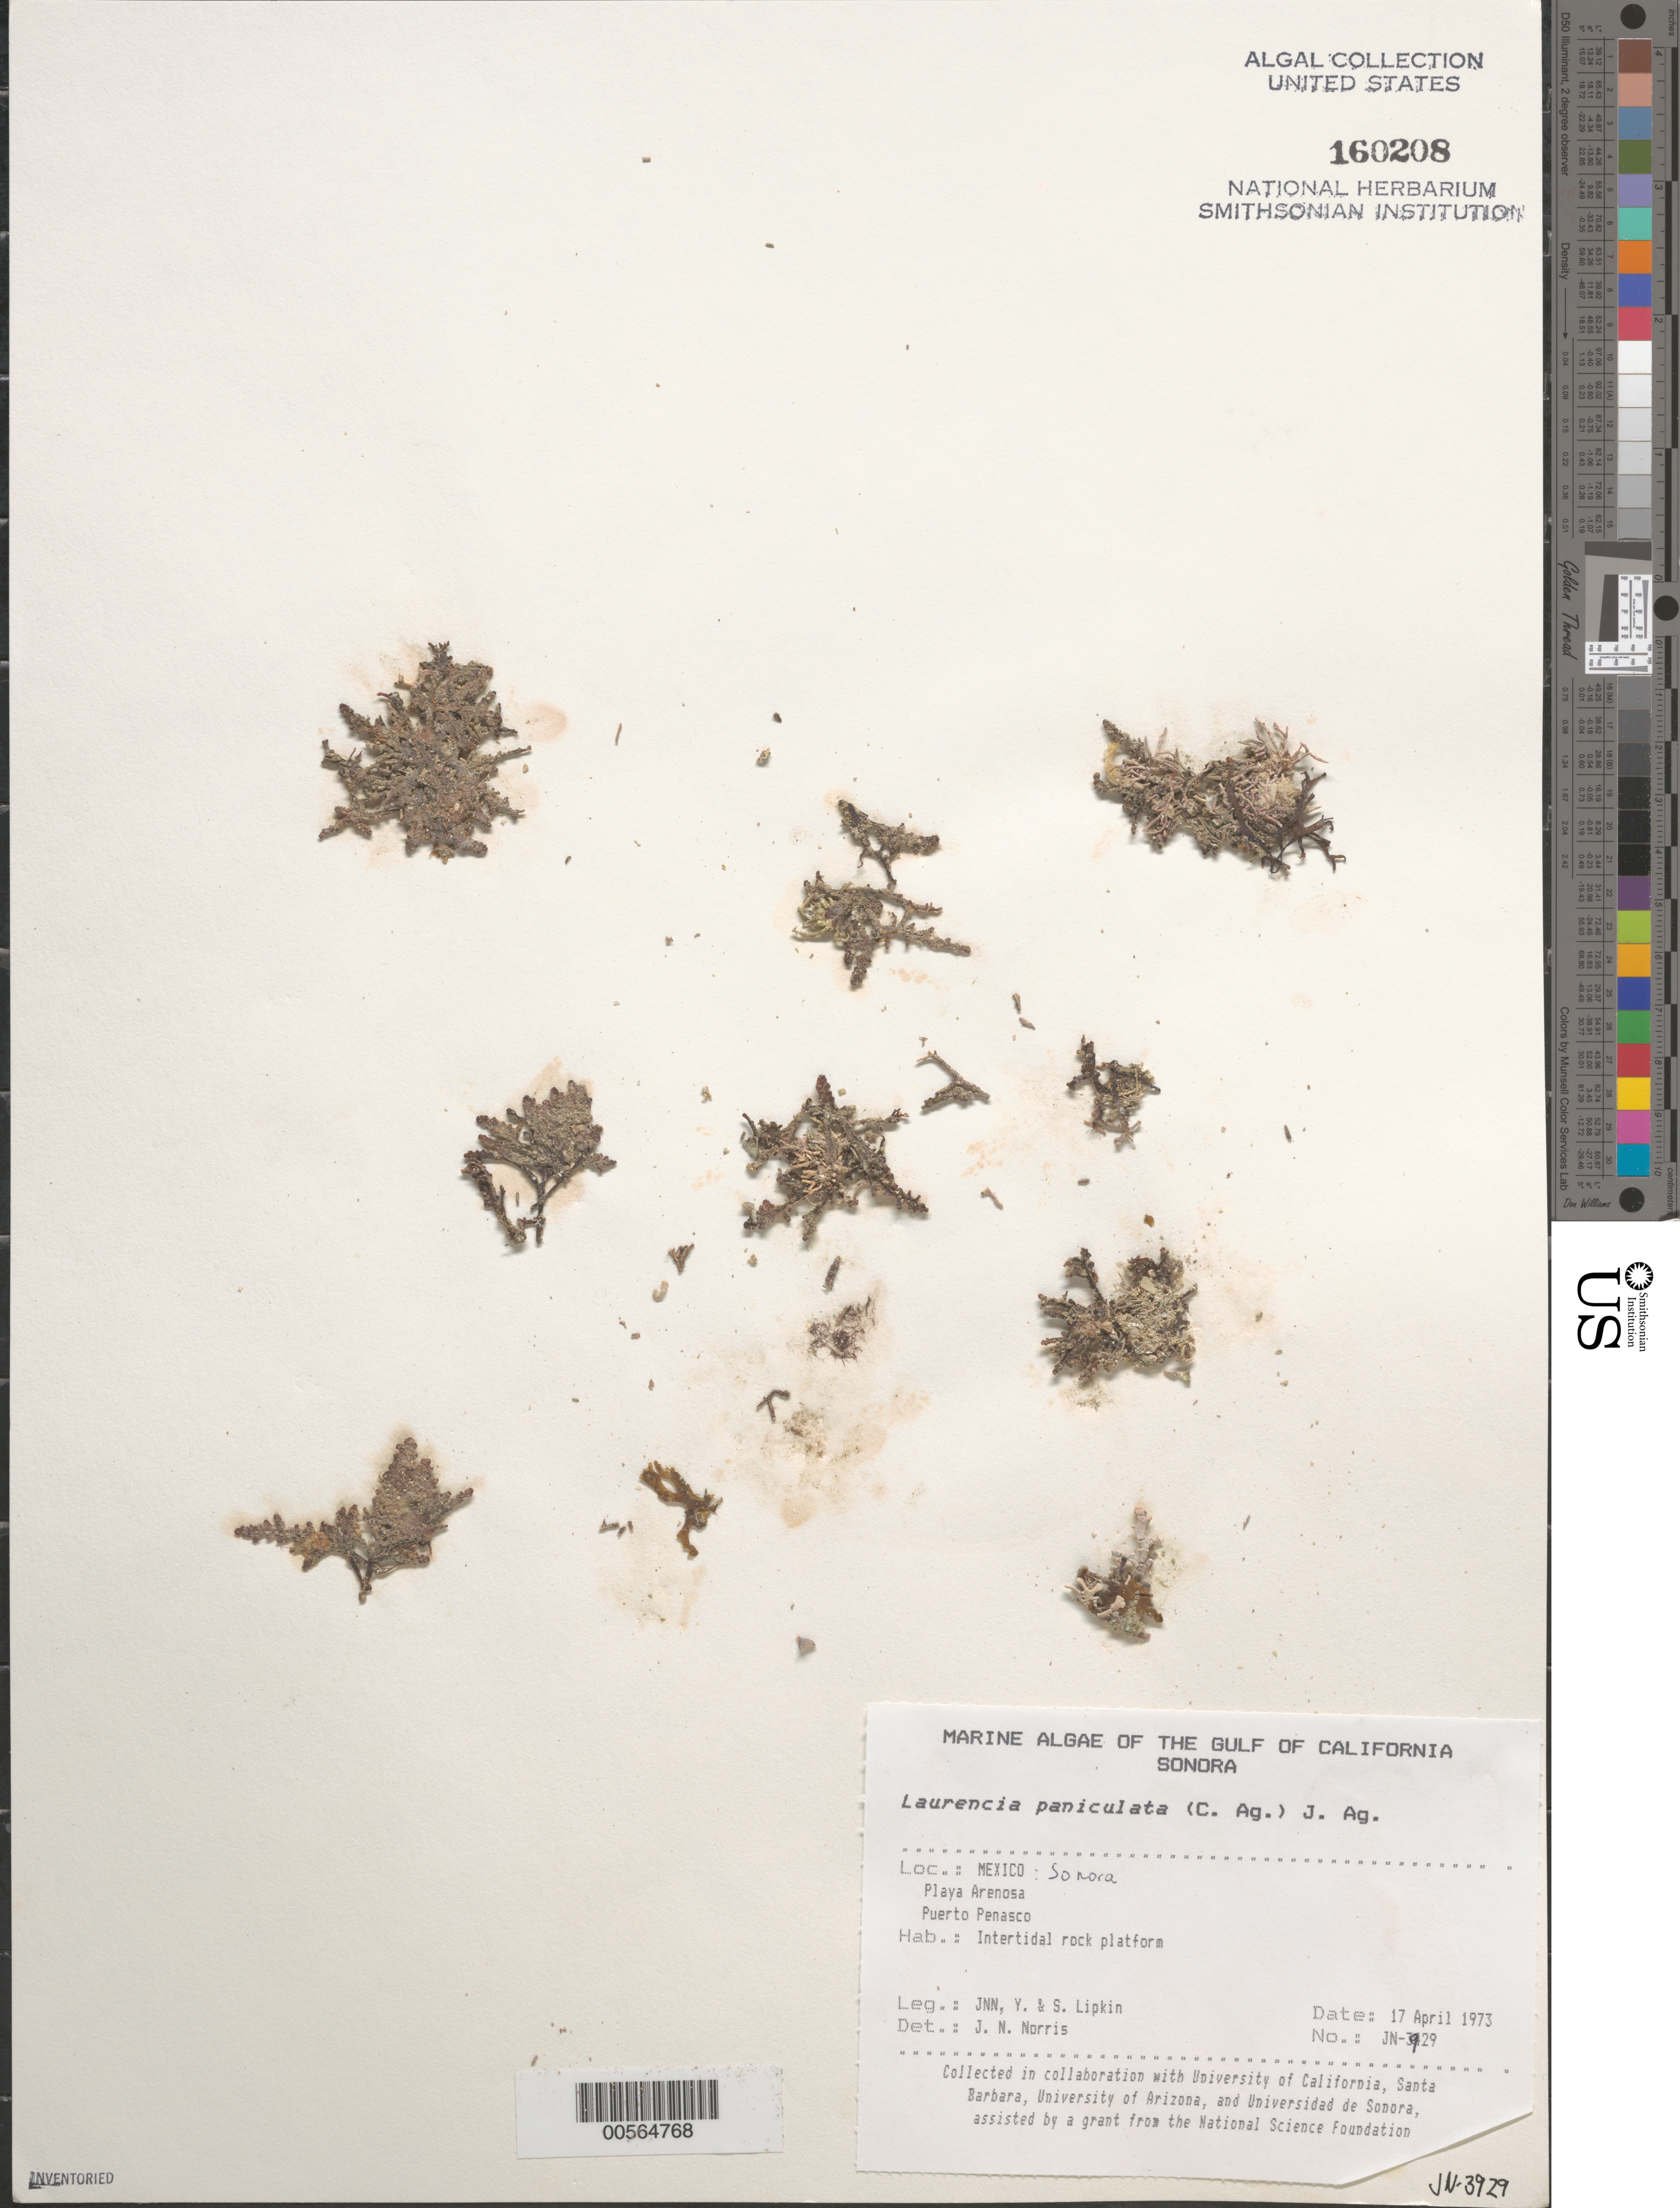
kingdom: Plantae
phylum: Rhodophyta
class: Florideophyceae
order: Ceramiales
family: Rhodomelaceae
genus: Palisada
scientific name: Palisada thuyoides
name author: (Kützing) Cassano et al.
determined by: Algae name updating Project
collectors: J. N. Norris, Y. Lipkin & S. Lipkin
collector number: JN-3929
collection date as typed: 17 Apr 1973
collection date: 1973-04-17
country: Mexico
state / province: Sonora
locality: Playa Arenosa, Puerto Penasco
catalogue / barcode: US 160208